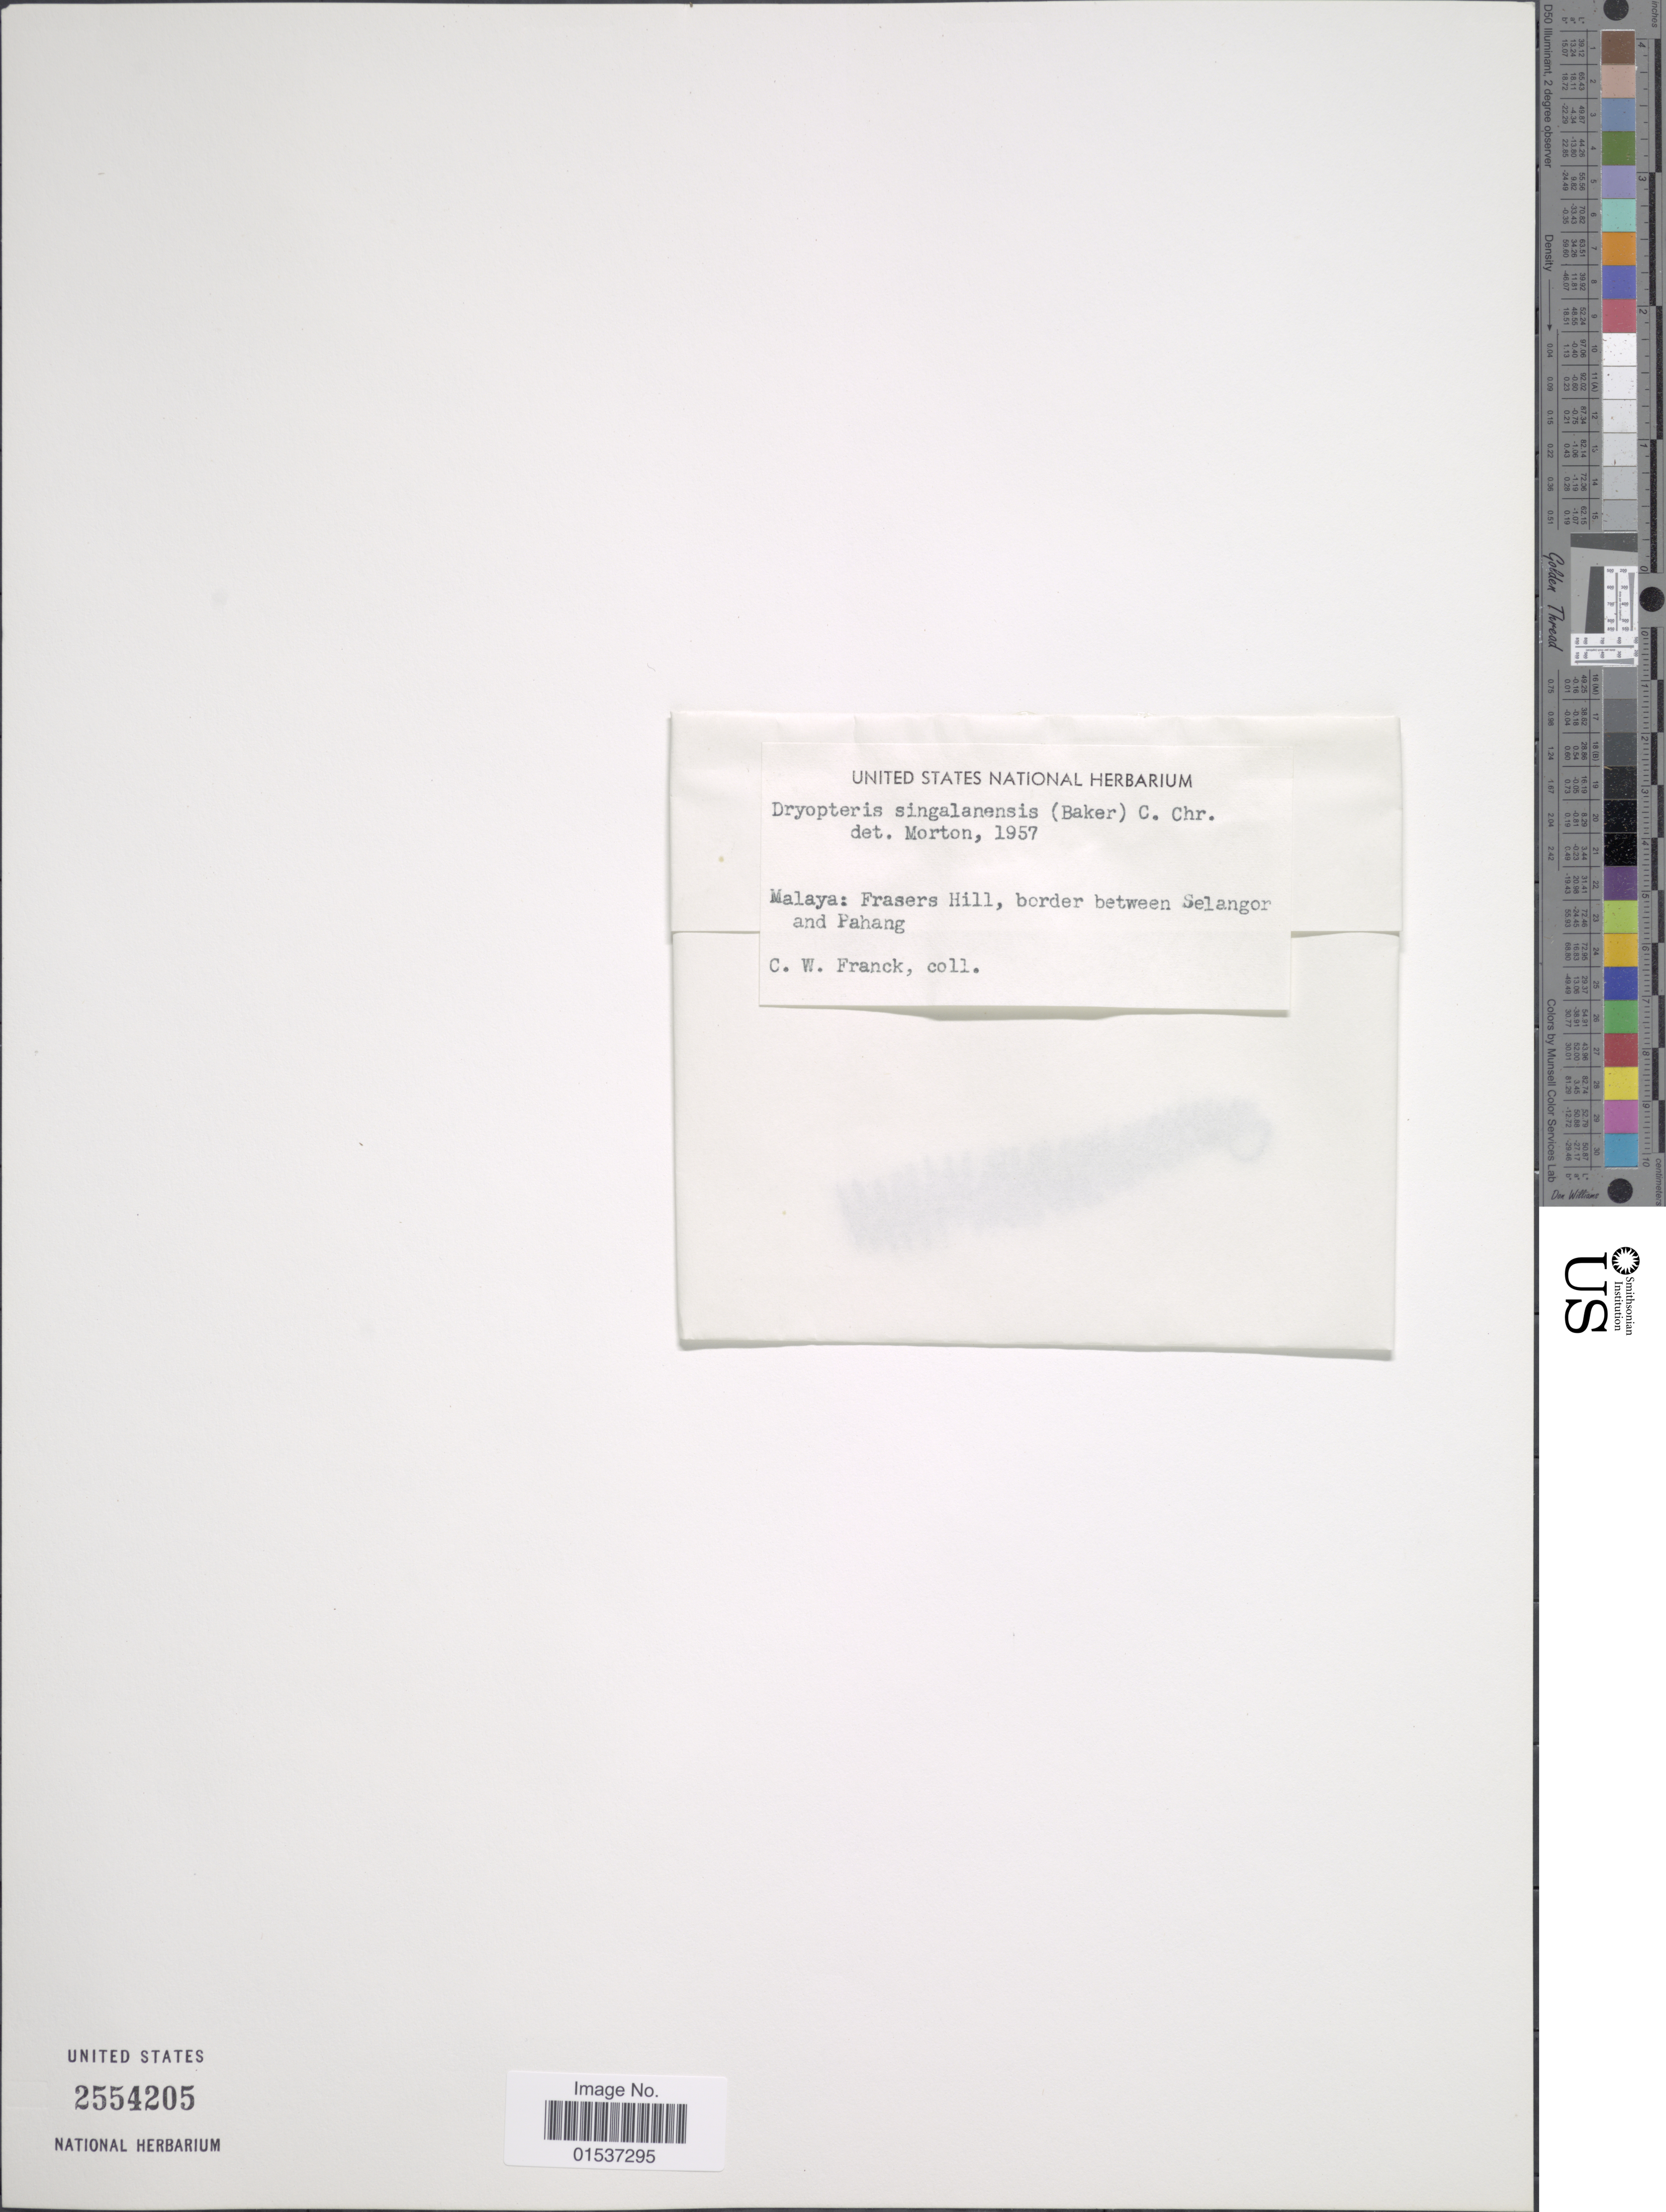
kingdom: Plantae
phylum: Tracheophyta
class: Polypodiopsida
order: Polypodiales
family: Thelypteridaceae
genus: Metathelypteris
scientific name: Metathelypteris singalanensis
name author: (Baker) Ching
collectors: C. Franck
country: Malaysia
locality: Malaya: Frasers Hill, border between Selangor. and Pahang.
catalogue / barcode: US 2554205